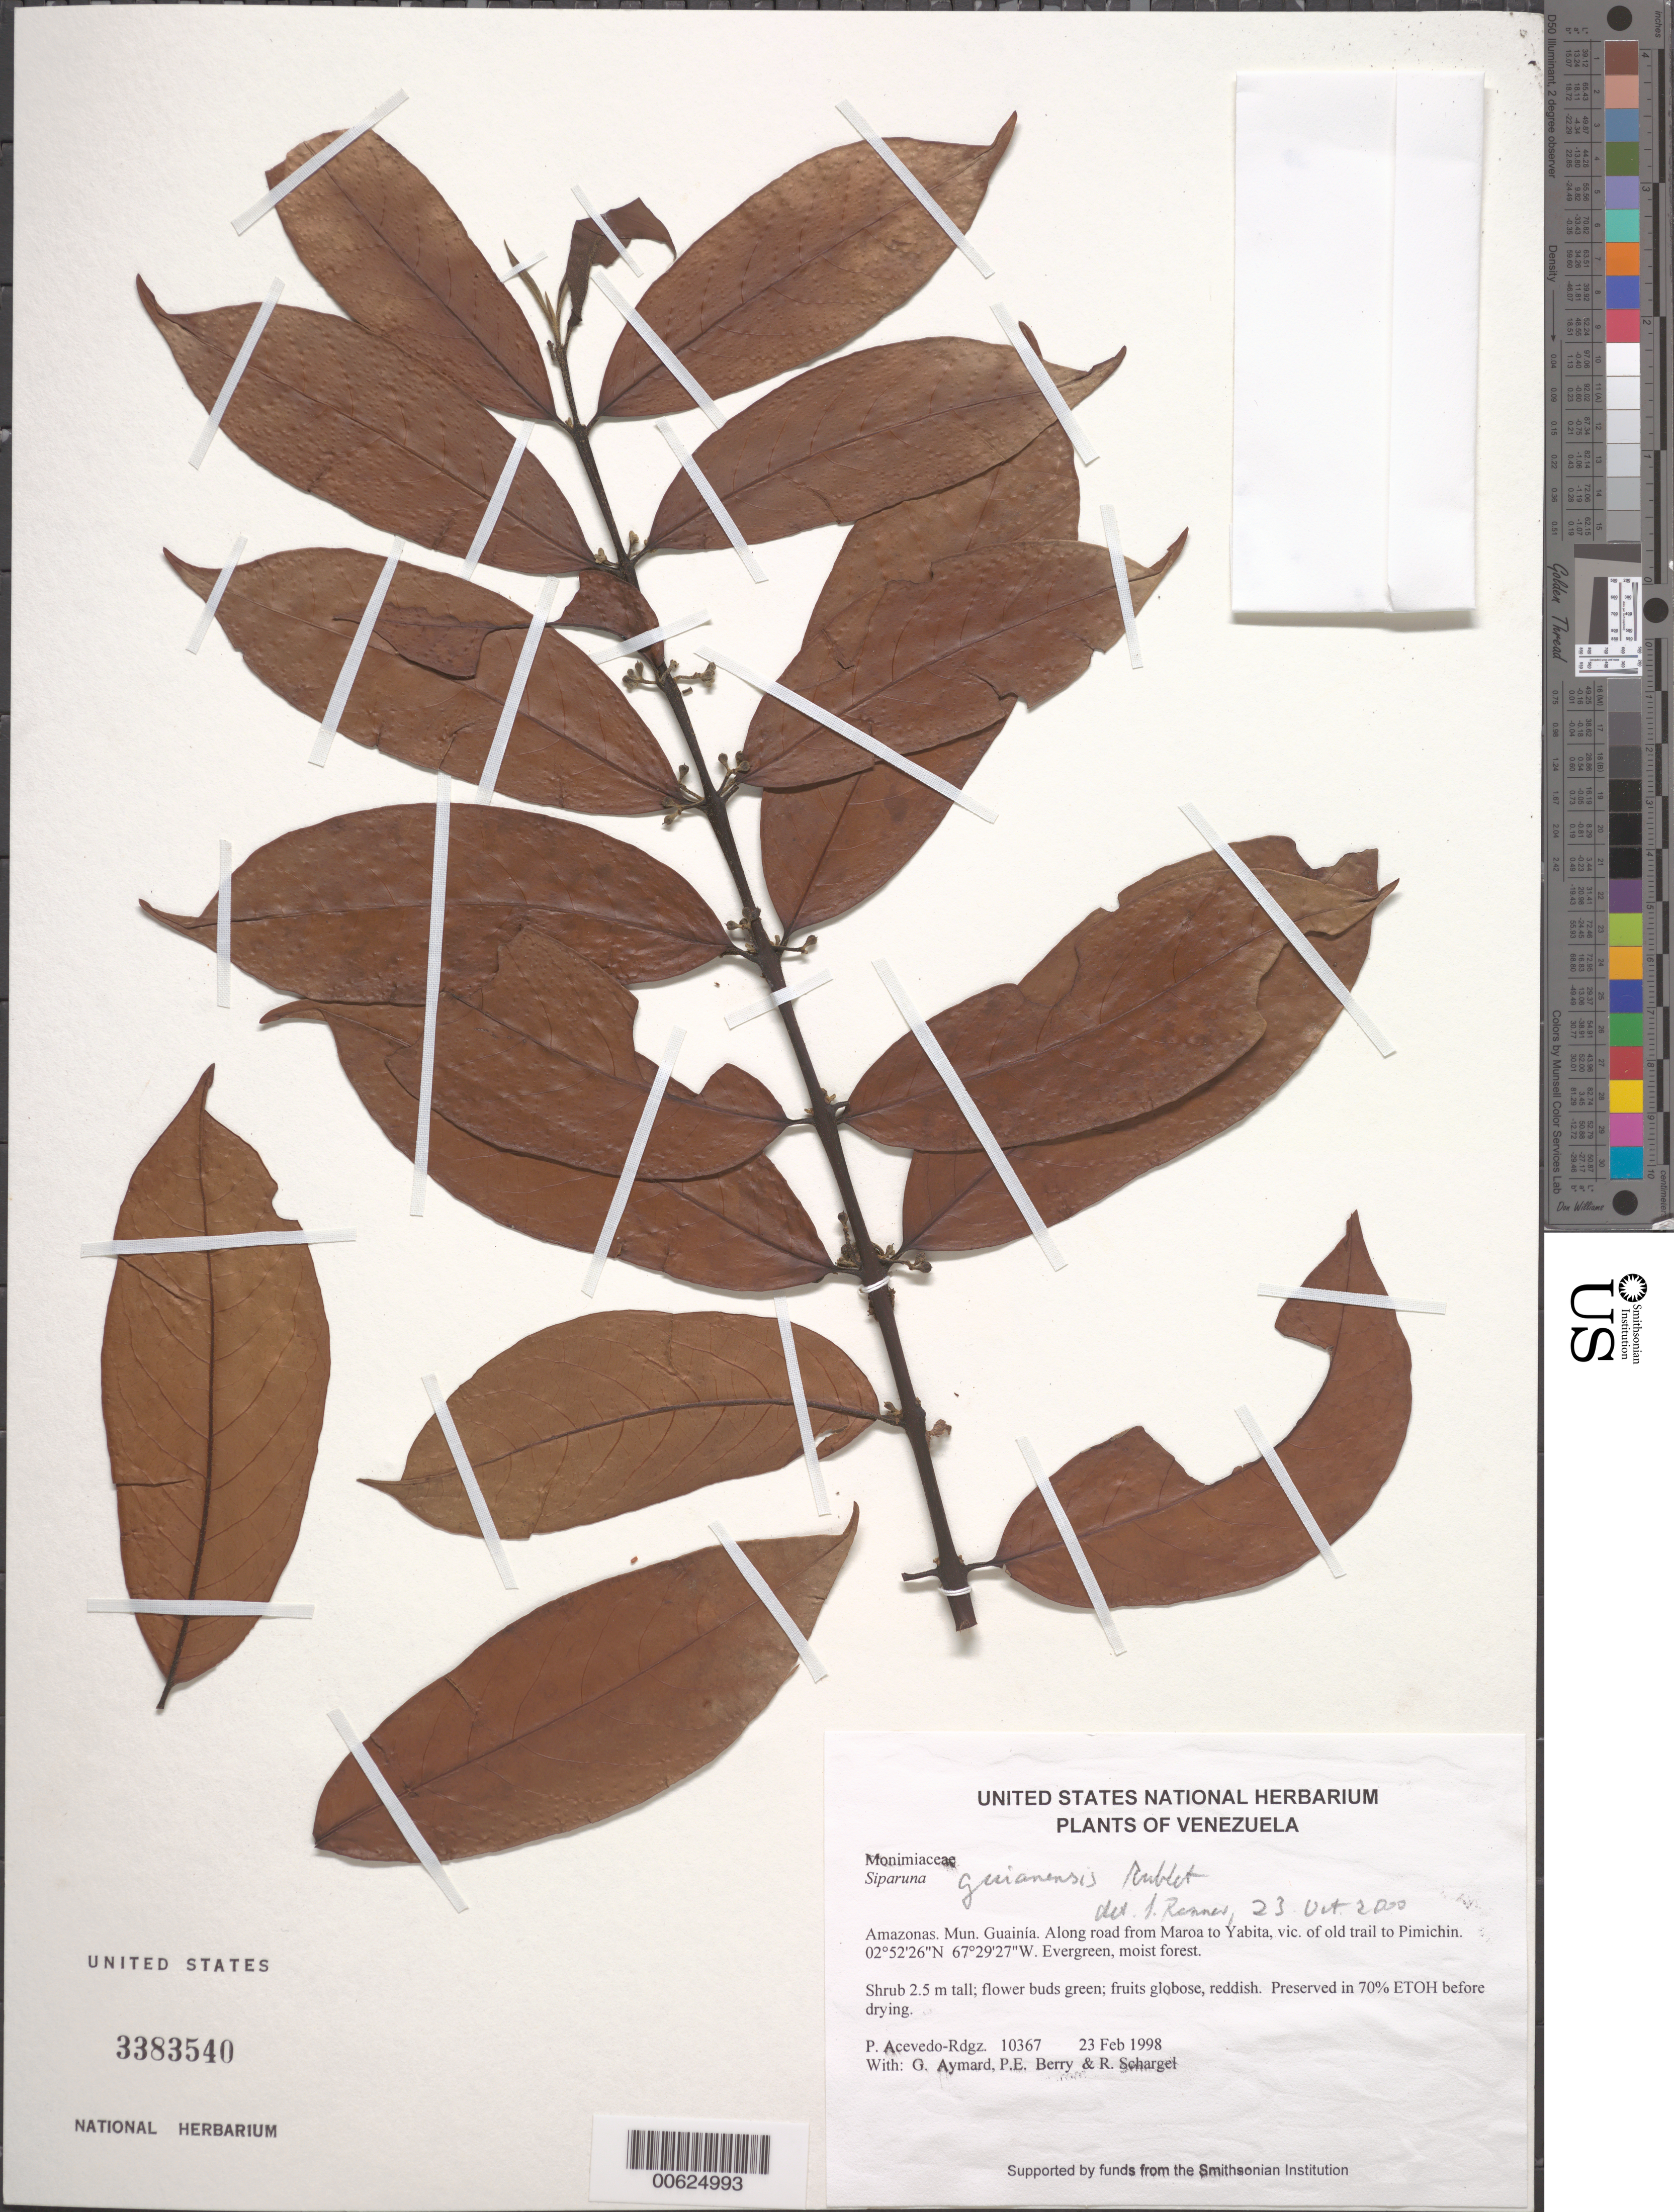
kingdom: Plantae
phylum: Tracheophyta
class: Magnoliopsida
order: Laurales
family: Siparunaceae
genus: Siparuna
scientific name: Siparuna guianensis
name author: Aubl.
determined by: Renner, S. S.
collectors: P. Acevedo-Rodr., G. A. Aymard, P. E. Berry & R. Schargel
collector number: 10367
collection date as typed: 23 Feb 1998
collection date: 1998-02-23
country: Venezuela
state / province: Amazonas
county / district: Maroa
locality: Along road from Maroa to Yabita, vic. of old trail to Pimichin.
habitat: Evergreen, moist forest.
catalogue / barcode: US 3383540